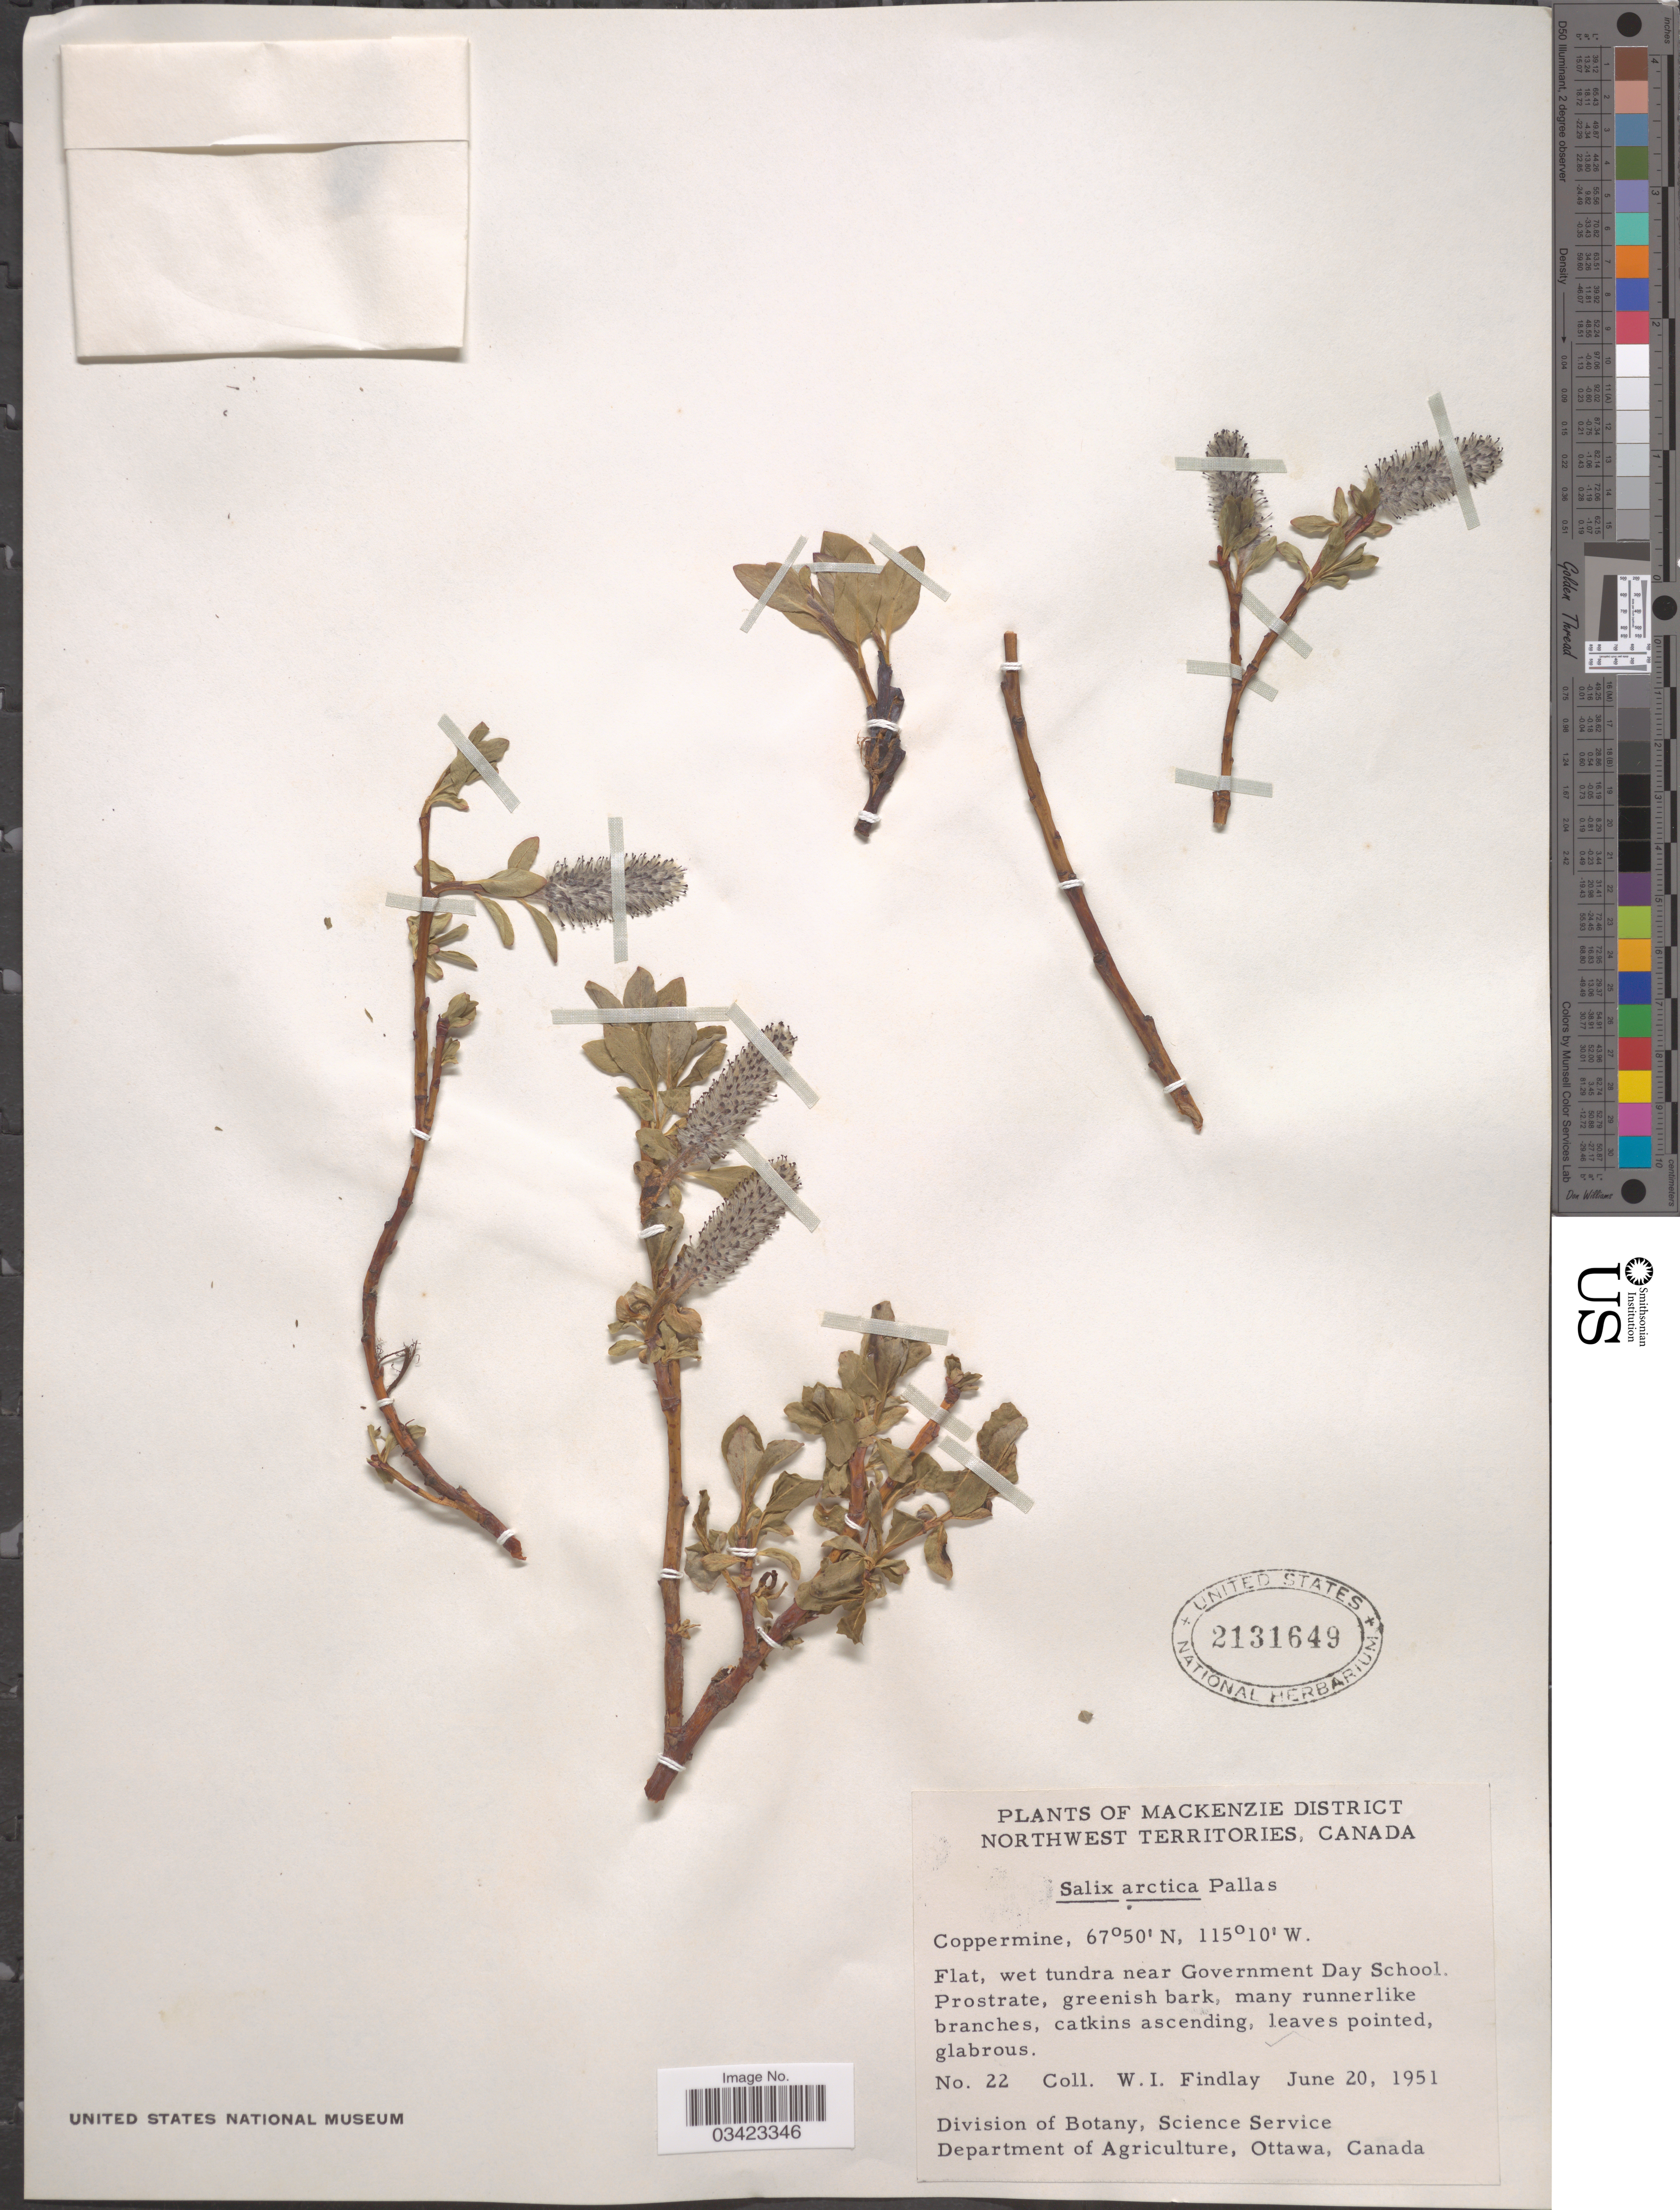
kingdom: Plantae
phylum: Tracheophyta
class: Magnoliopsida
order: Malpighiales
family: Salicaceae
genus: Salix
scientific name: Salix arctica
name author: Pall.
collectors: W. Findlay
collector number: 22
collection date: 1951-06-20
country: Canada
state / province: Northwest Territories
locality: Mackenzie District. Wet tundra near Government Day School.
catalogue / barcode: US 2131649